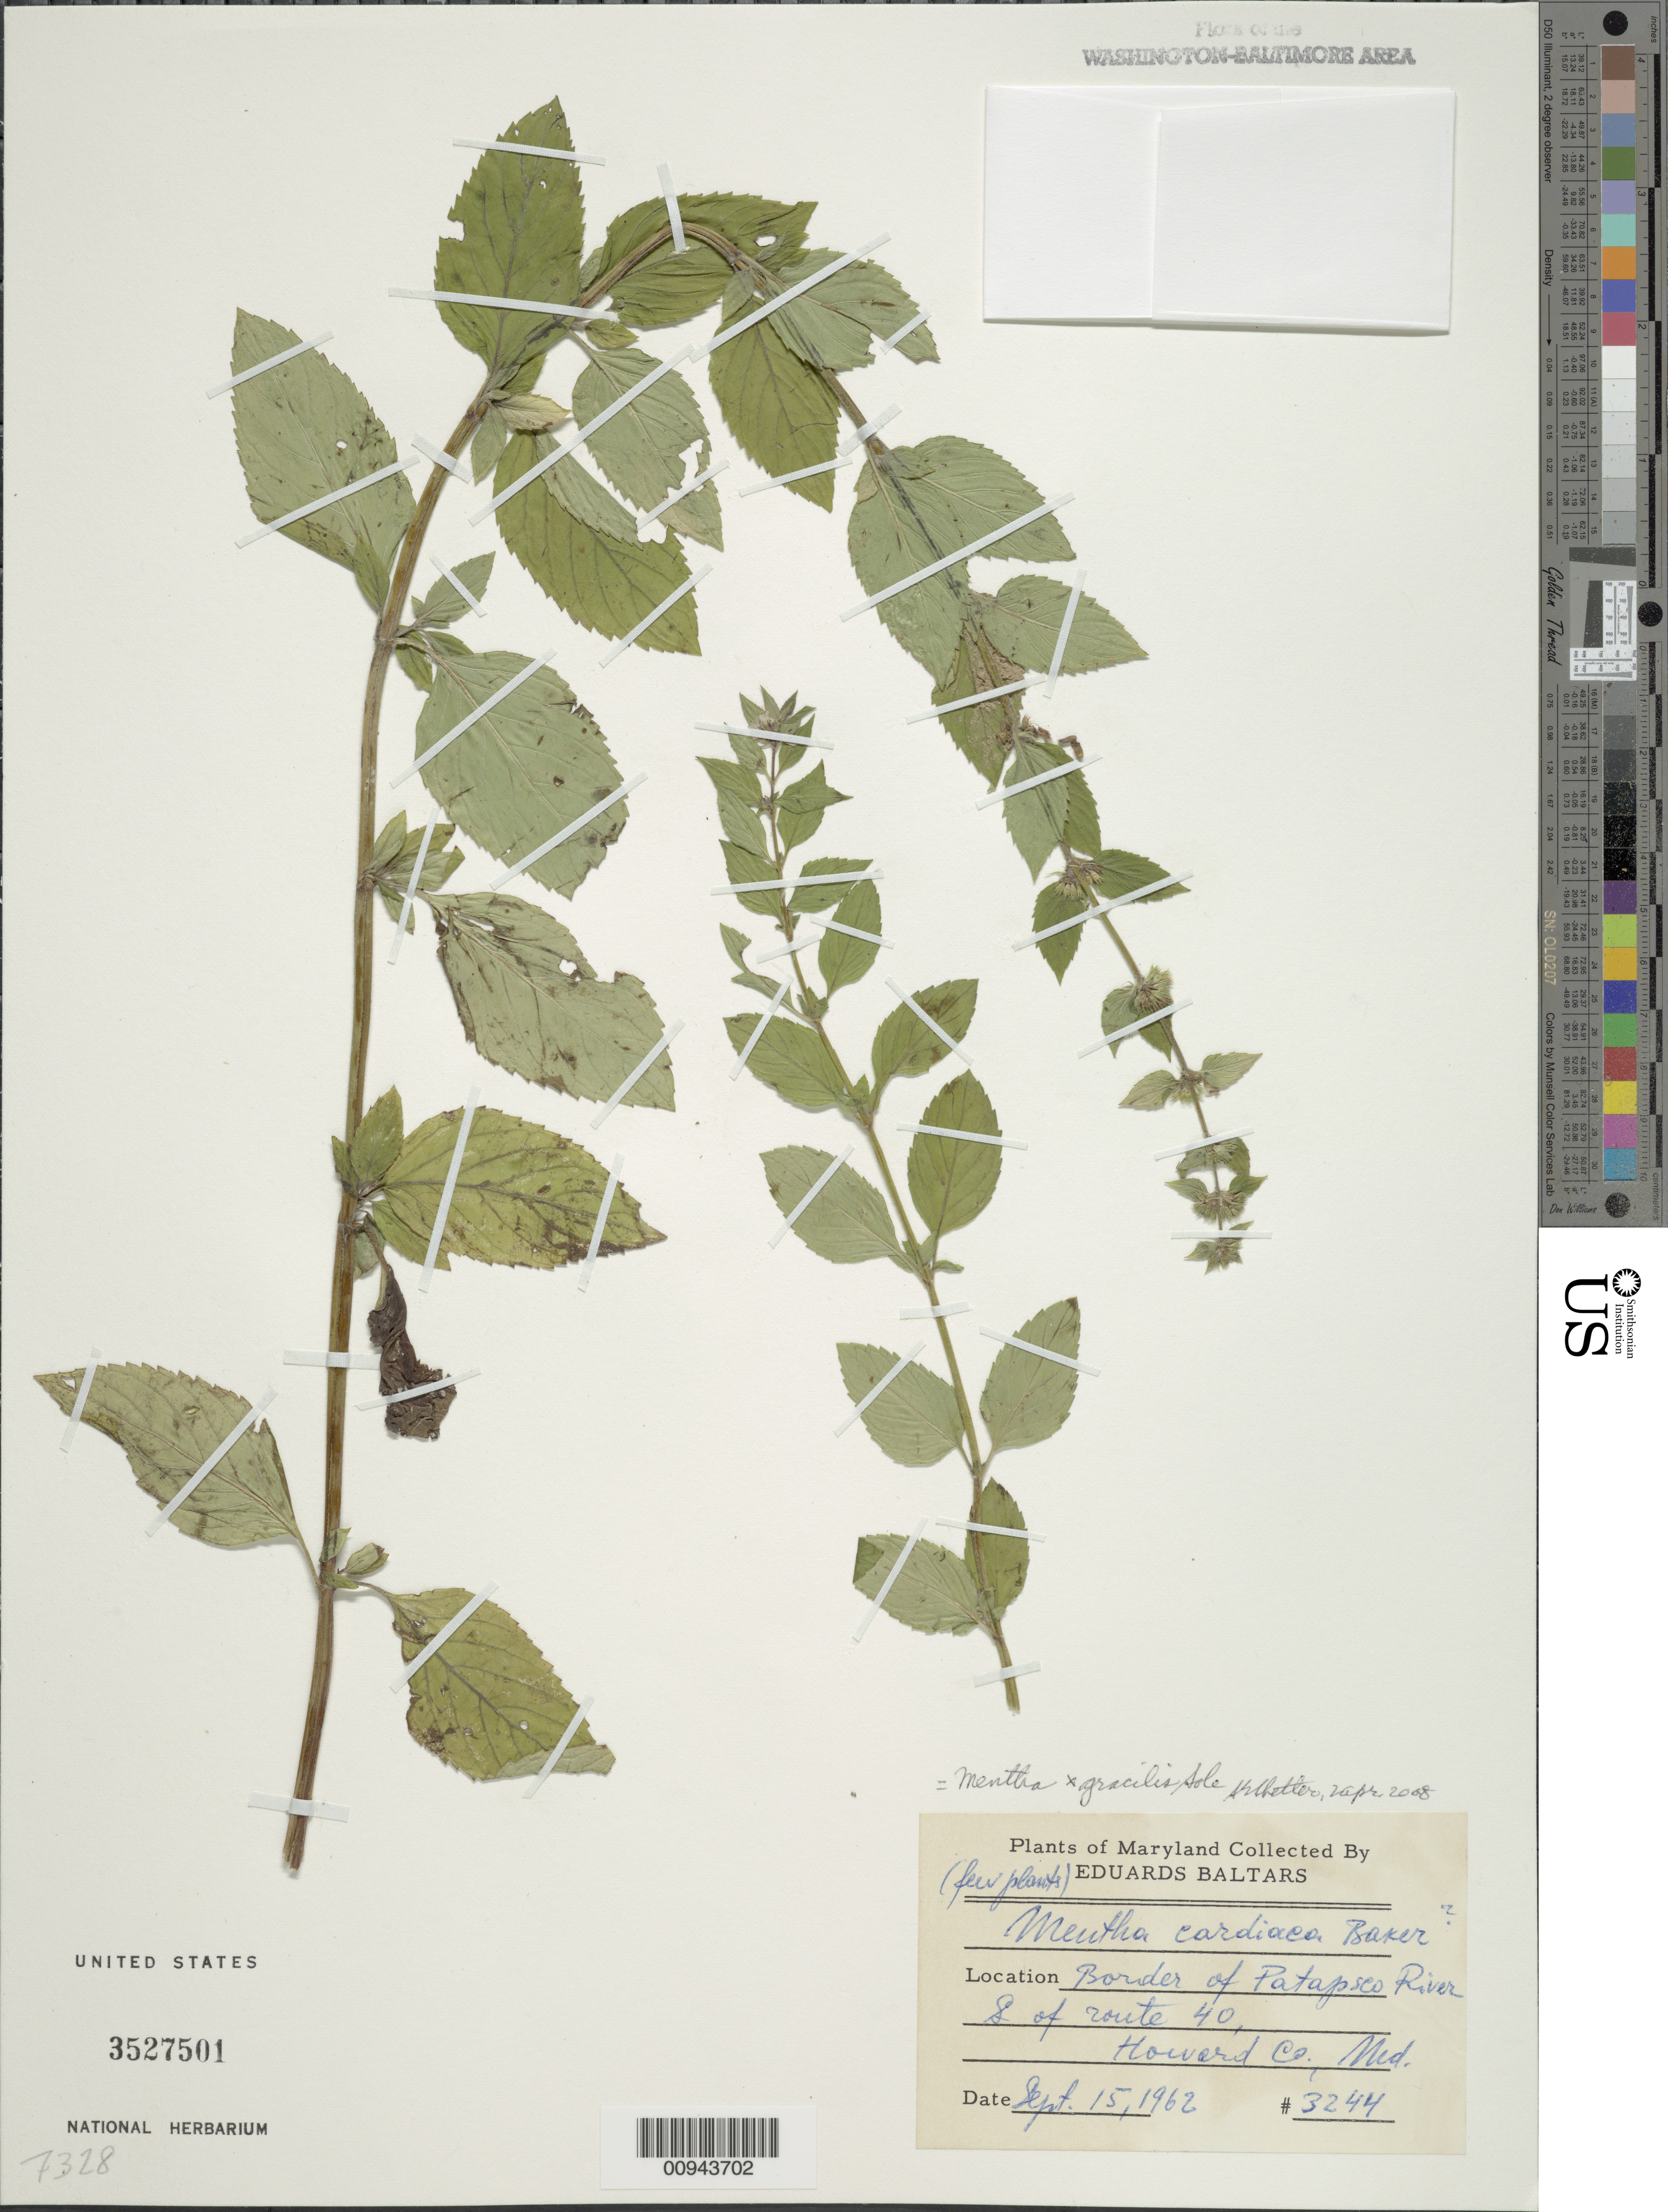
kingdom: Plantae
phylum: Tracheophyta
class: Magnoliopsida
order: Lamiales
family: Lamiaceae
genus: Mentha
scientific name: Mentha x gracilis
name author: Sole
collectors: E. Baltars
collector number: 3244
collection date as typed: Sept. 15, 1962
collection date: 1962-09-15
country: United States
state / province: Maryland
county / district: Howard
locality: Border of Patapsco River S of Route 40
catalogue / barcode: US 3527501